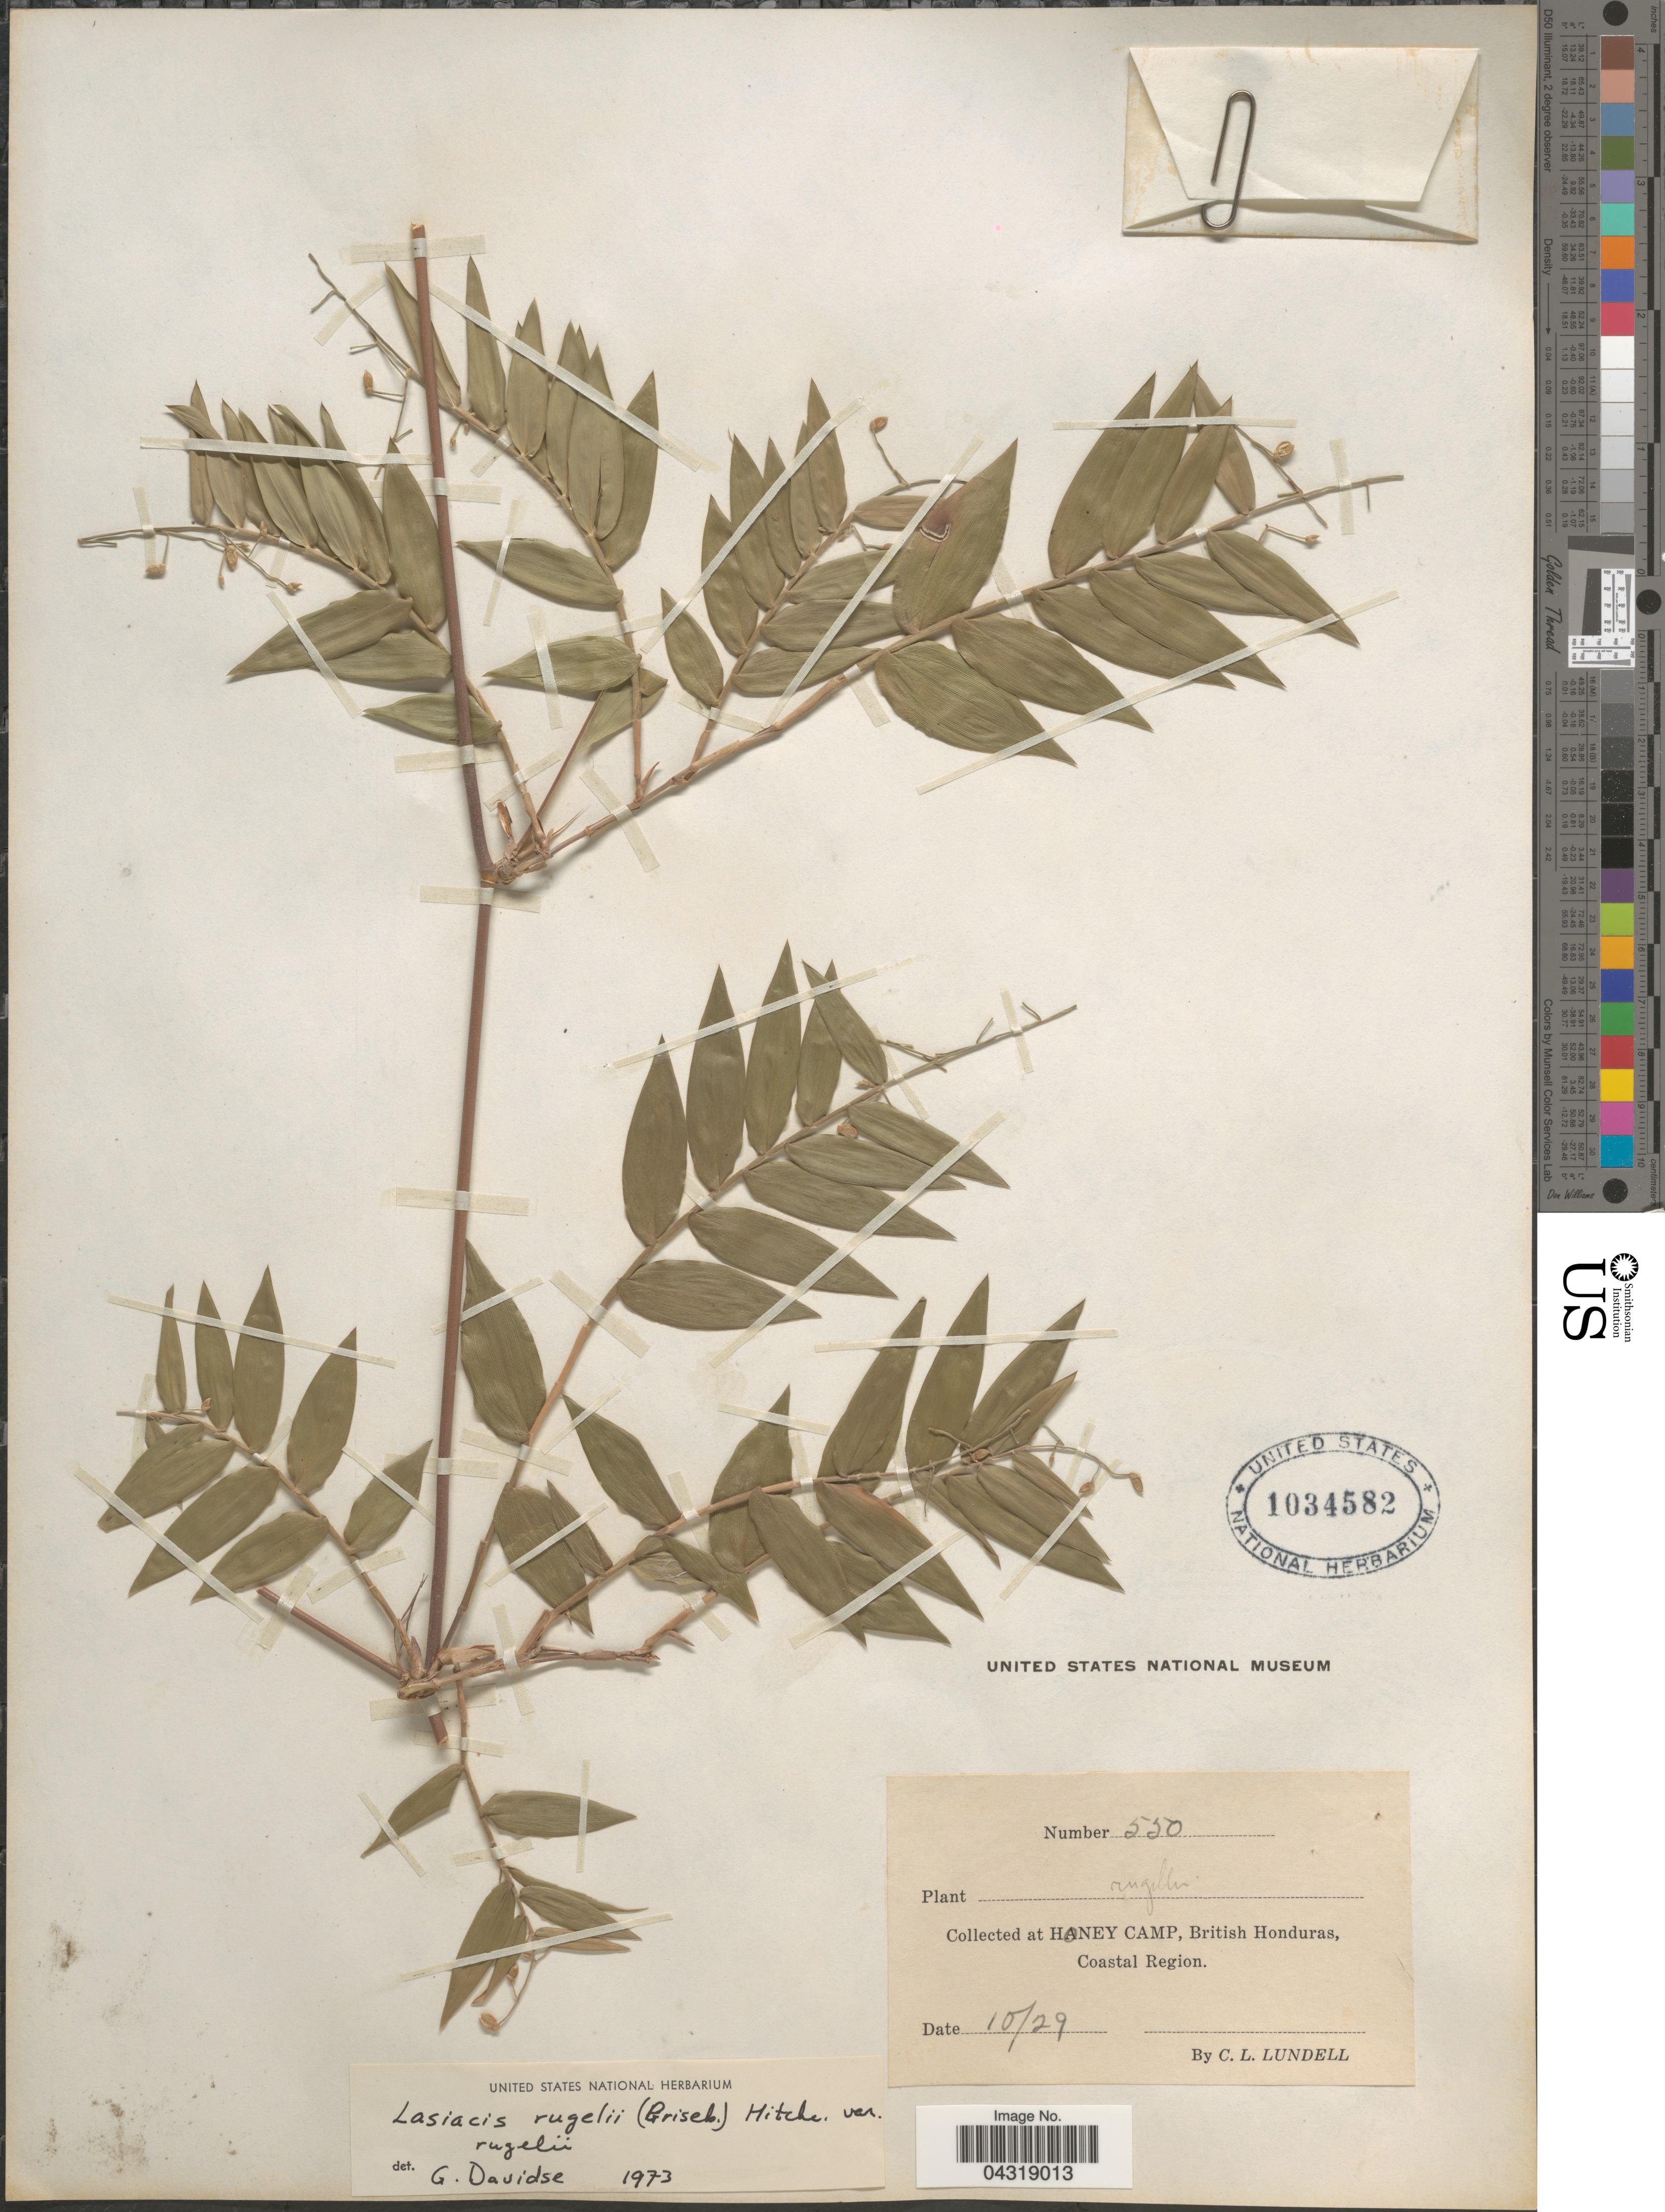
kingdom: Plantae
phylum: Tracheophyta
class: Liliopsida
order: Poales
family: Poaceae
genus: Lasiacis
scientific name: Lasiacis rugelii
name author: (Griseb.) Hitchc.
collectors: C. L. Lundell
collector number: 550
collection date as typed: Transcribed d/m/y: /10/29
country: Belize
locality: Honey Camp, British Honduras, Coastal Region.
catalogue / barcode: US 1034582